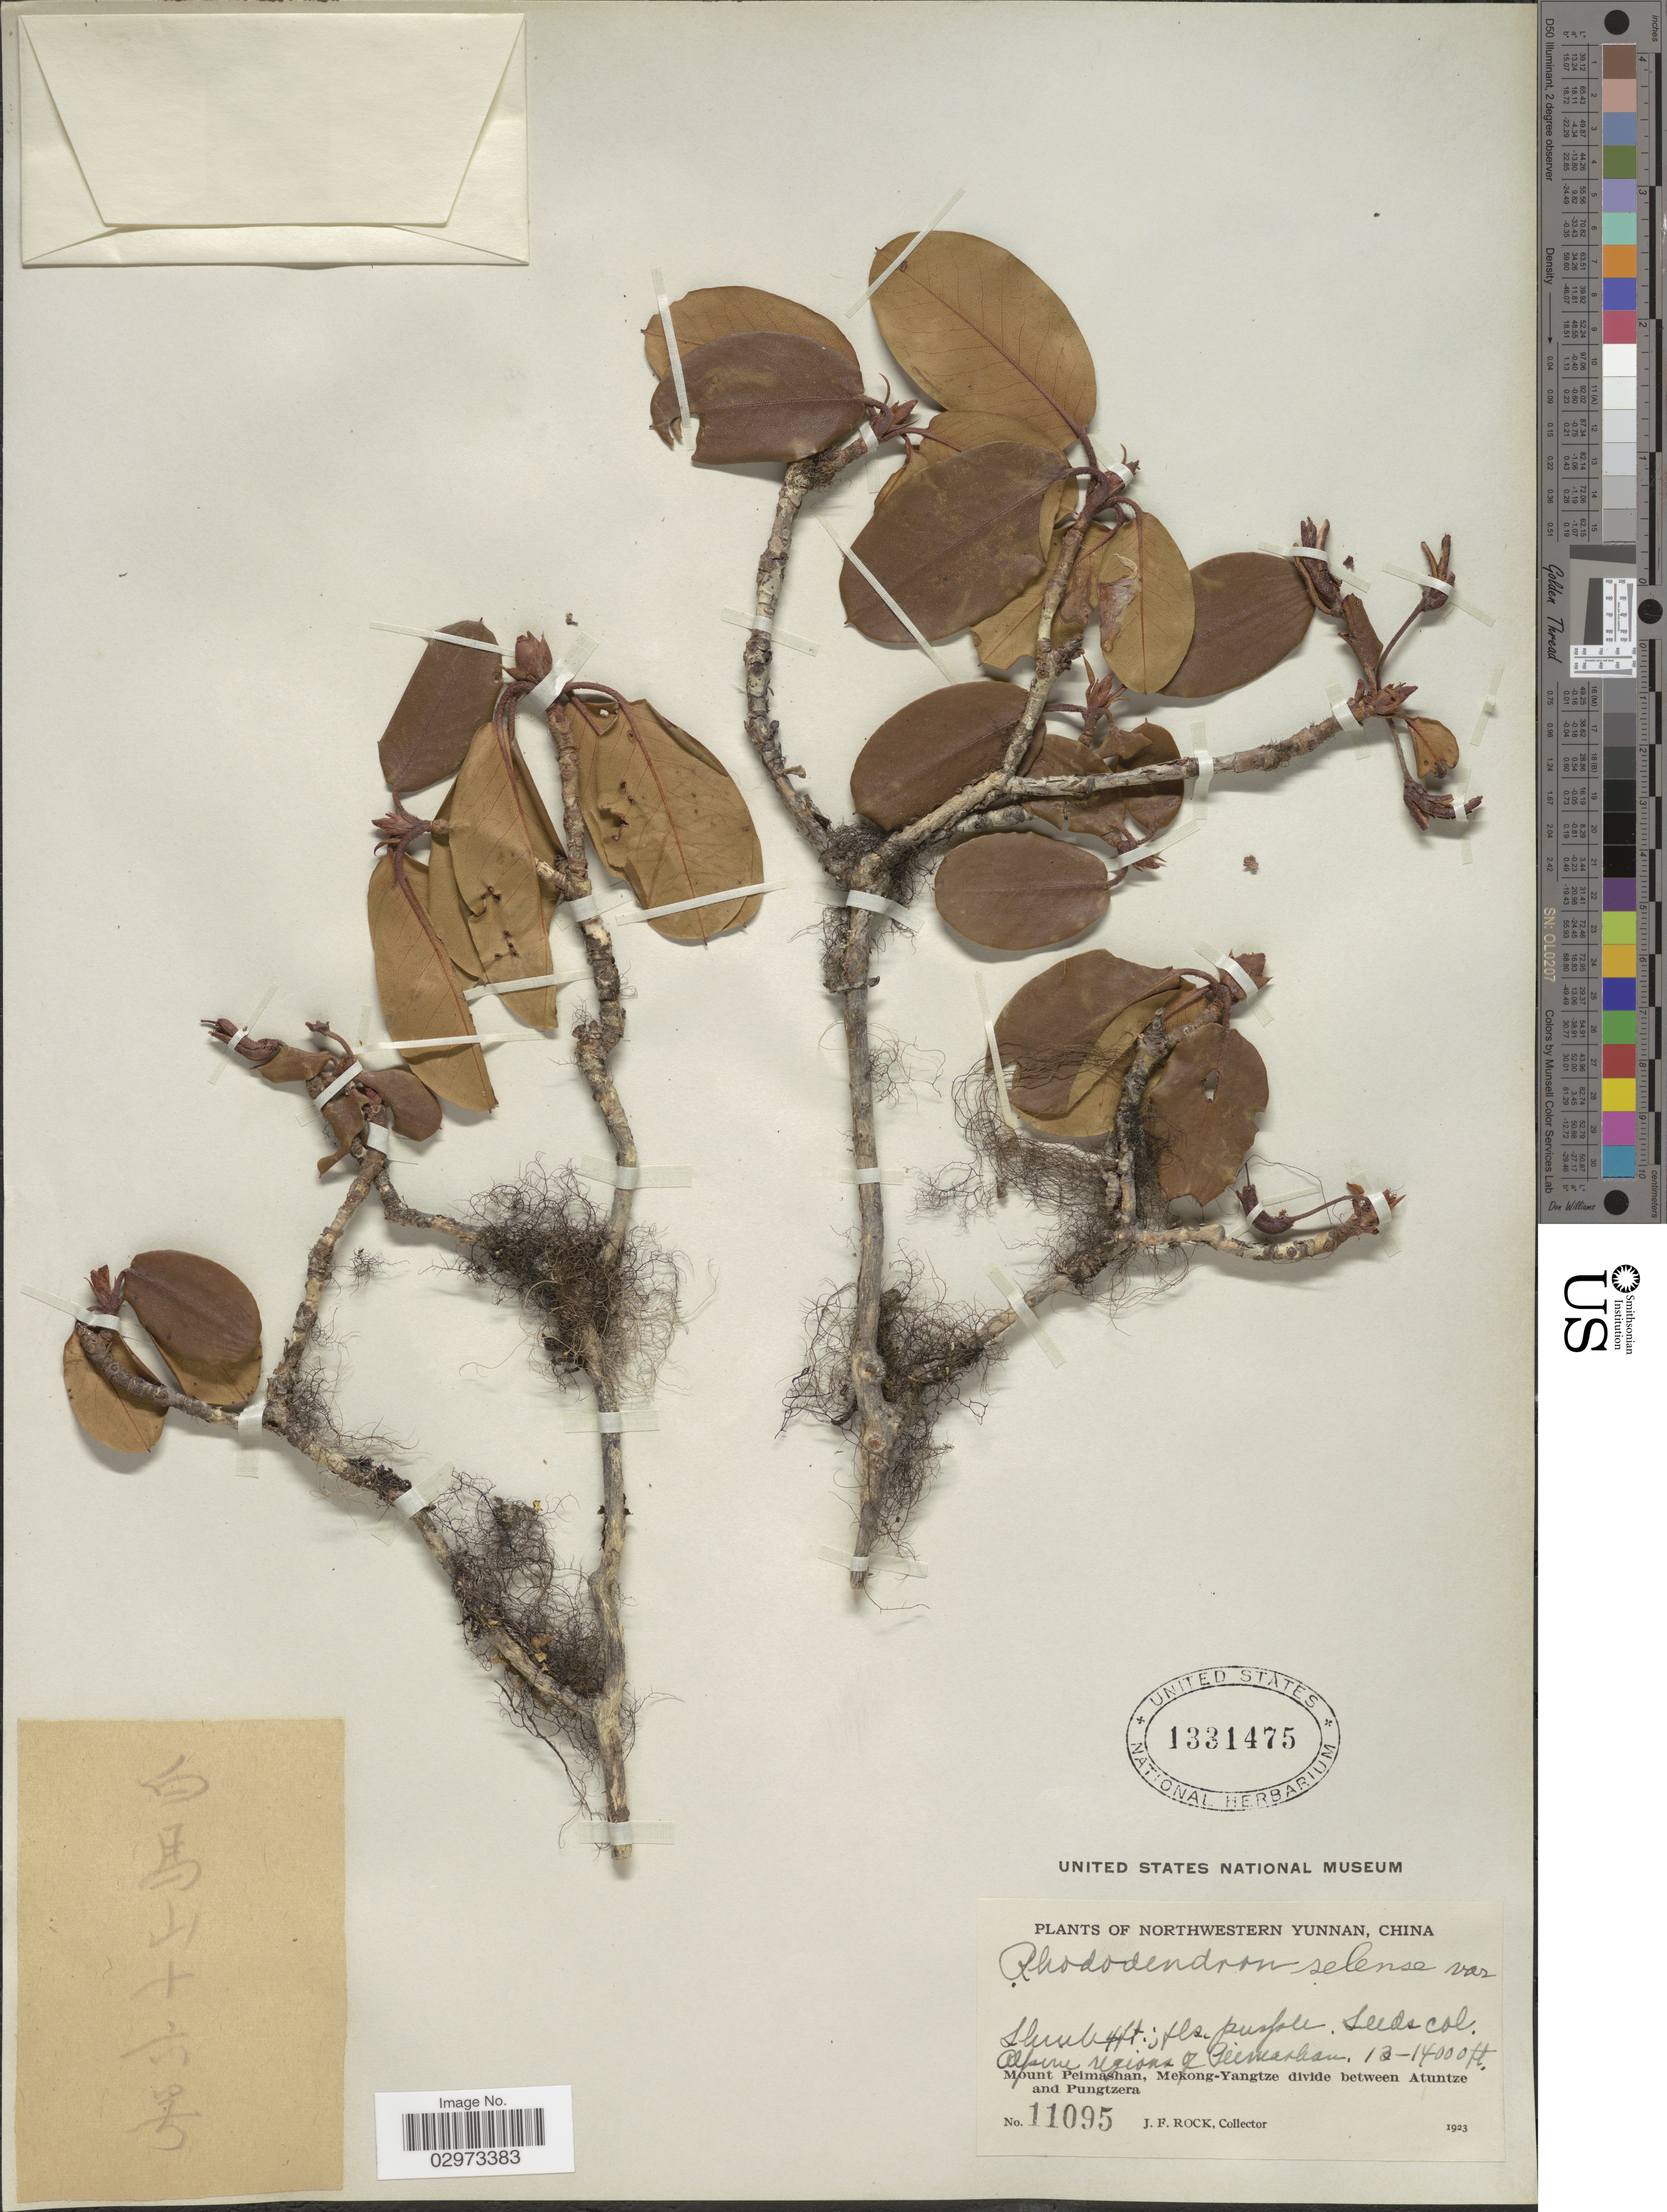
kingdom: Plantae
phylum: Tracheophyta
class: Magnoliopsida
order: Ericales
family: Ericaceae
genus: Rhododendron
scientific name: Rhododendron selense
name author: Franch.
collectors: J. Rock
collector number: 11095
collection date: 1923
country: China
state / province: Yunnan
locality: Northwestern Yunnan. Alpine regions of Peimashan. Mount Peimashan, Mekong-Yangtze divide between Atuntze and Pungtzera.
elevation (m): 3962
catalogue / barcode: US 1331475